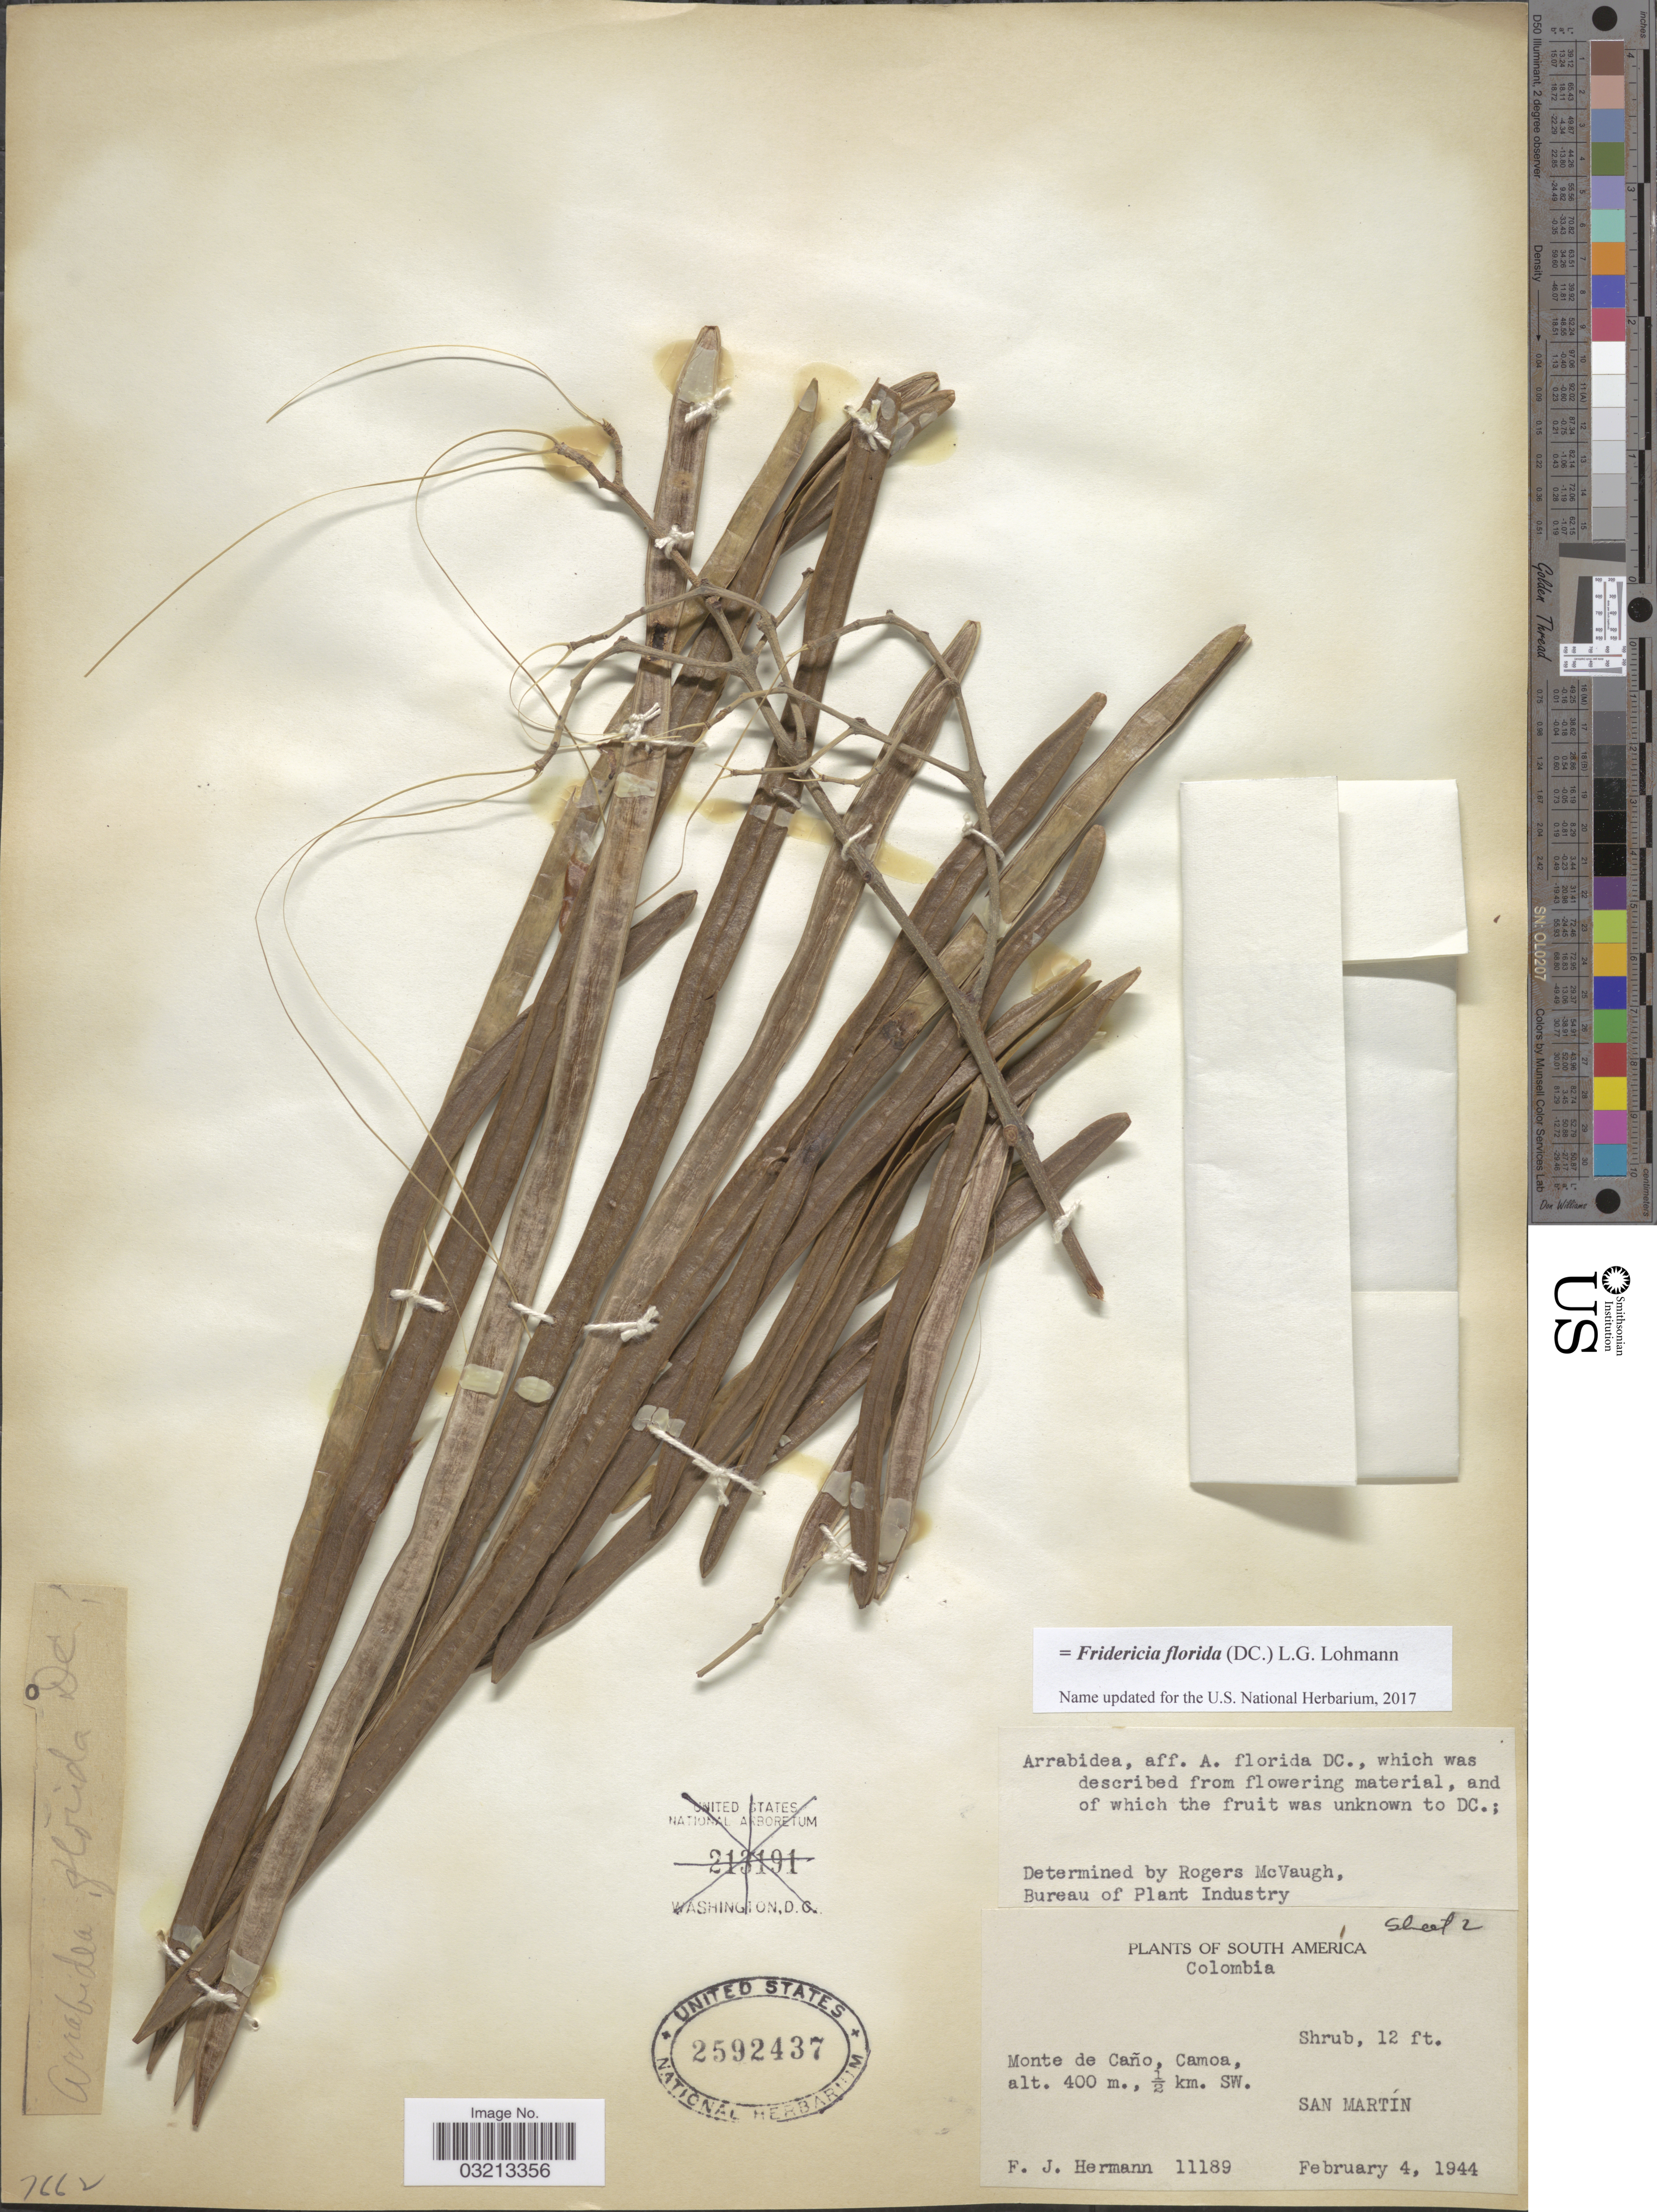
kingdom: Plantae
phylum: Tracheophyta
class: Magnoliopsida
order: Lamiales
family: Bignoniaceae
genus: Fridericia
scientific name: Fridericia florida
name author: (DC.) L.G. Lohmann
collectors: F. J. Hermann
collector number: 11189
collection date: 1944-02-04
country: Colombia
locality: Monte de Caño, Camoa, ½ km. SW. San Martín.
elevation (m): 400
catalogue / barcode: US 2592437